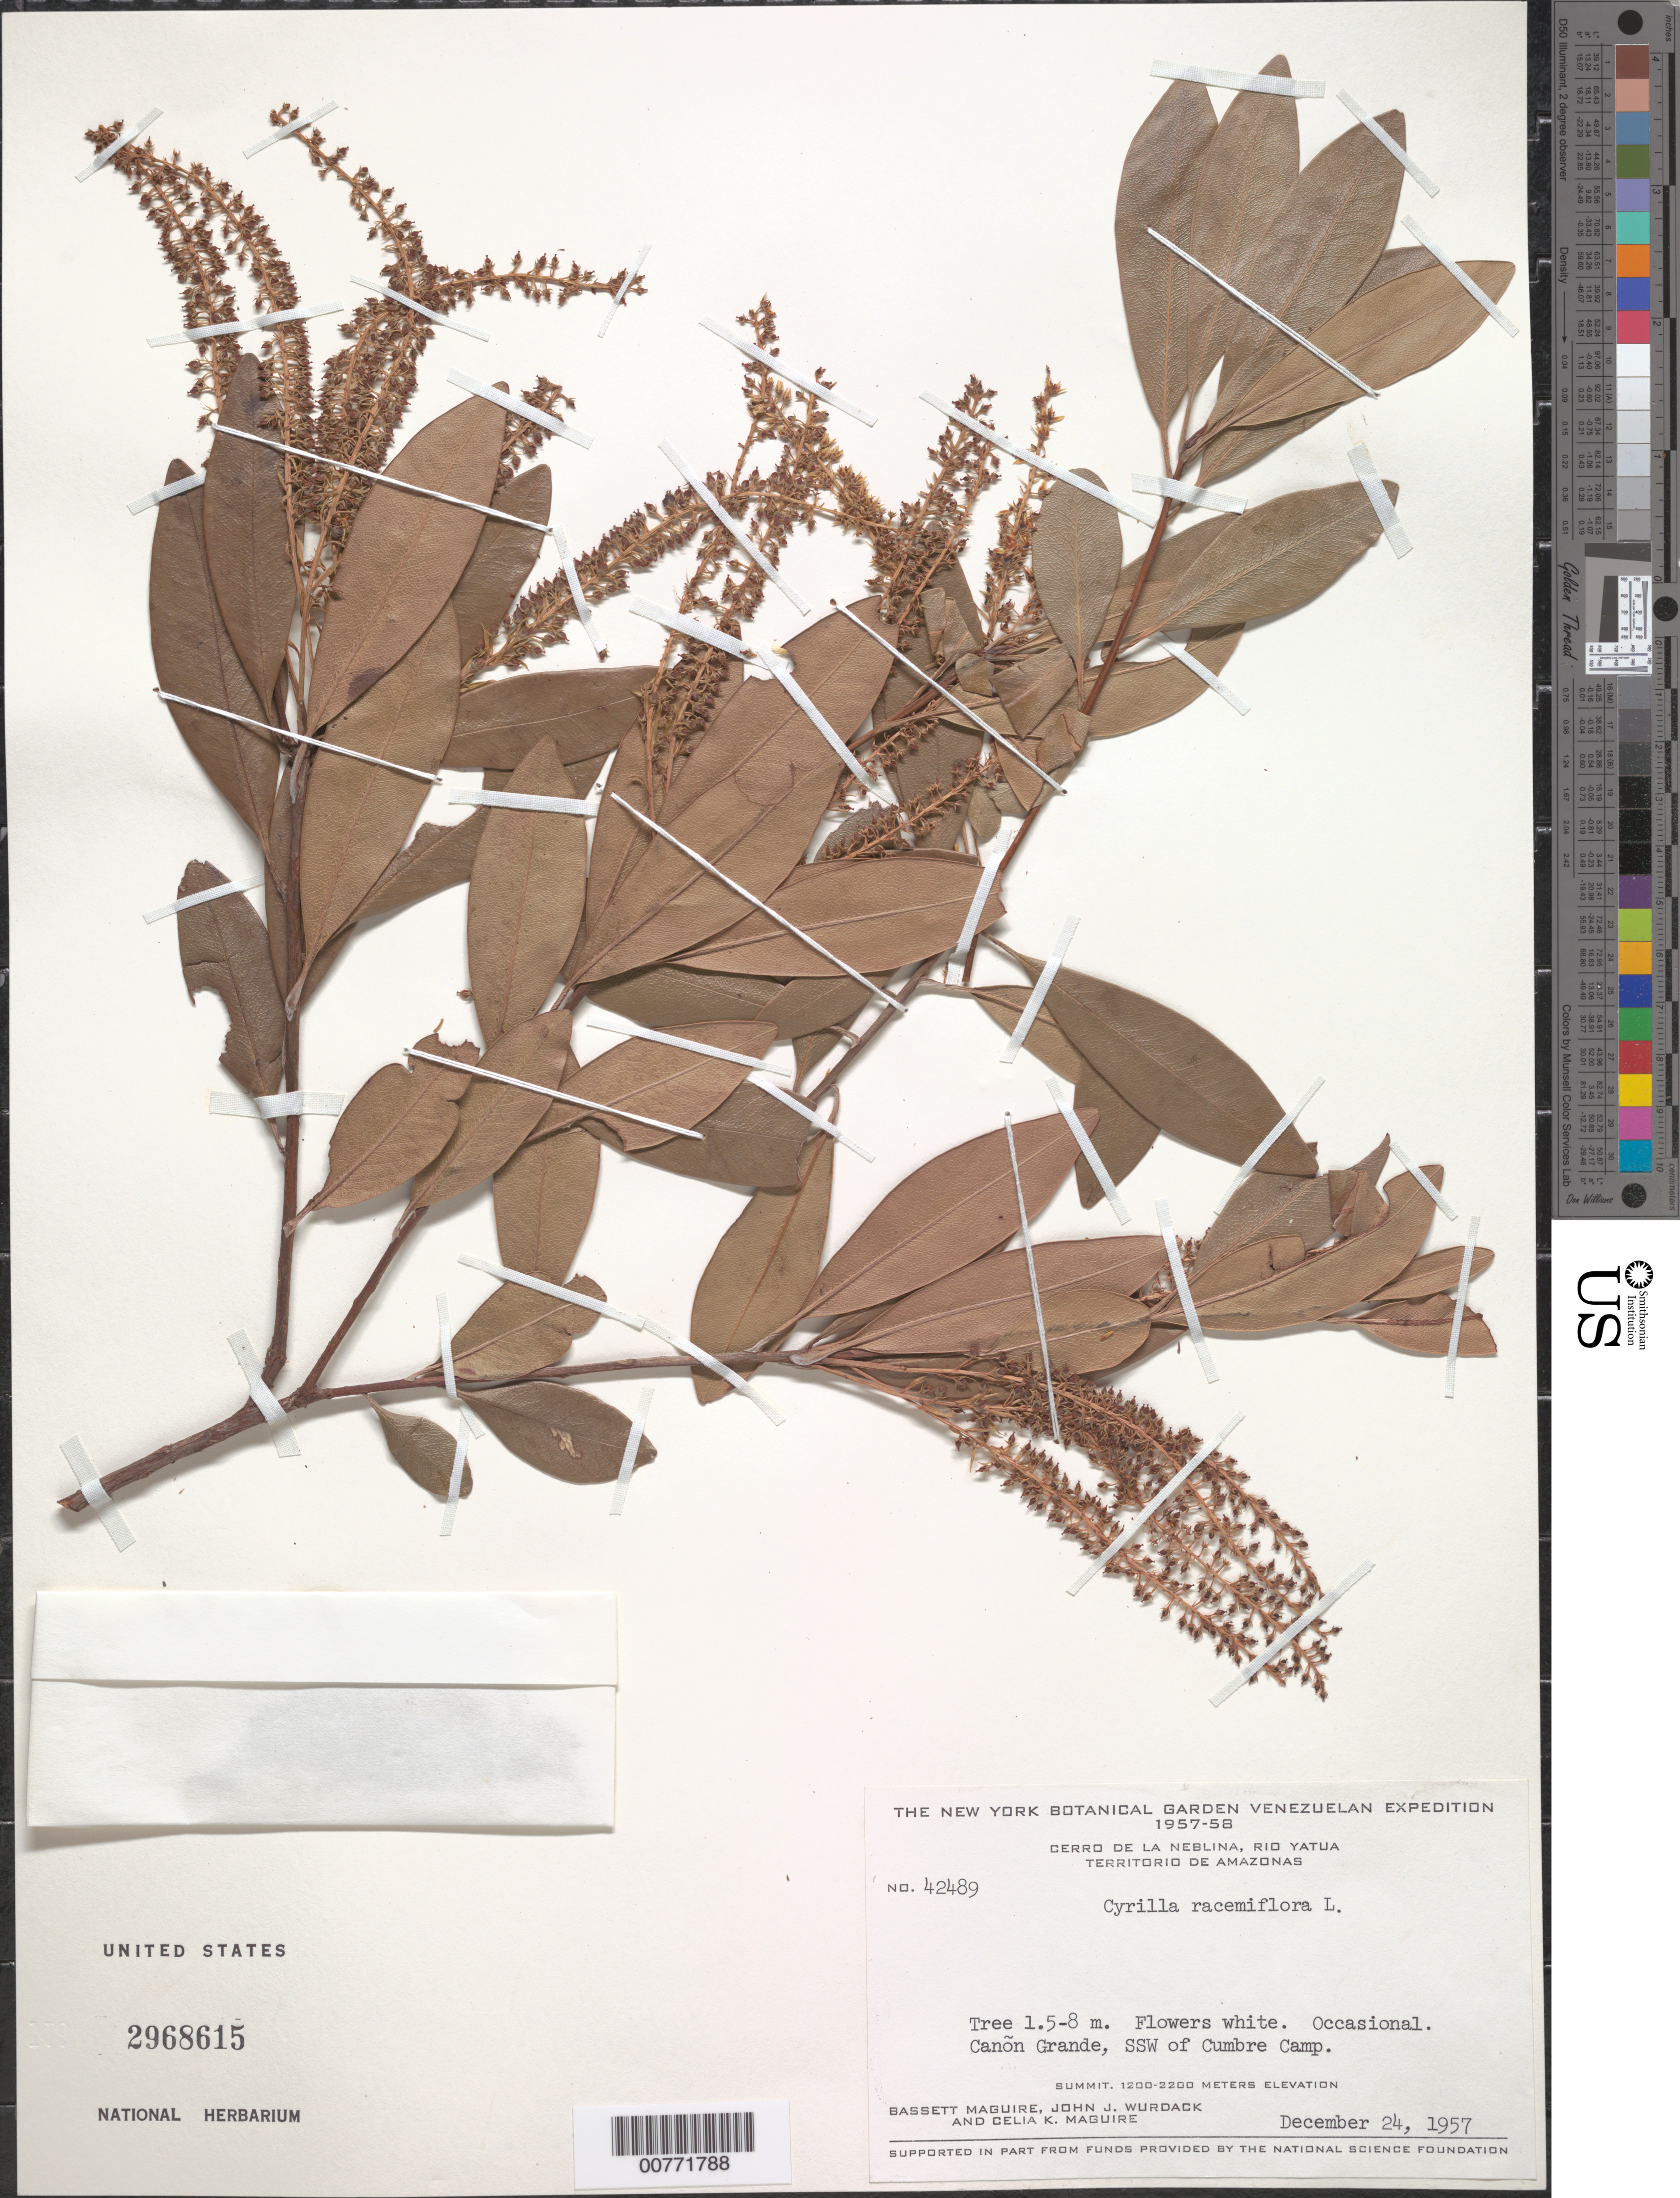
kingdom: Plantae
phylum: Tracheophyta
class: Magnoliopsida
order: Ericales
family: Cyrillaceae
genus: Cyrilla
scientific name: Cyrilla racemiflora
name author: L.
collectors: B. Maguire, J. J. Wurdack & C. K. Maguire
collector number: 42489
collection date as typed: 24-Dec-53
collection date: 1953-12-24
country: Venezuela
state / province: Amazonas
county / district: Río Negro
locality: Cerro de la Neblina, Río Yatua, Caño Grande, SSW of Cumbre Camp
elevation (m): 1200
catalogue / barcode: US 2968615